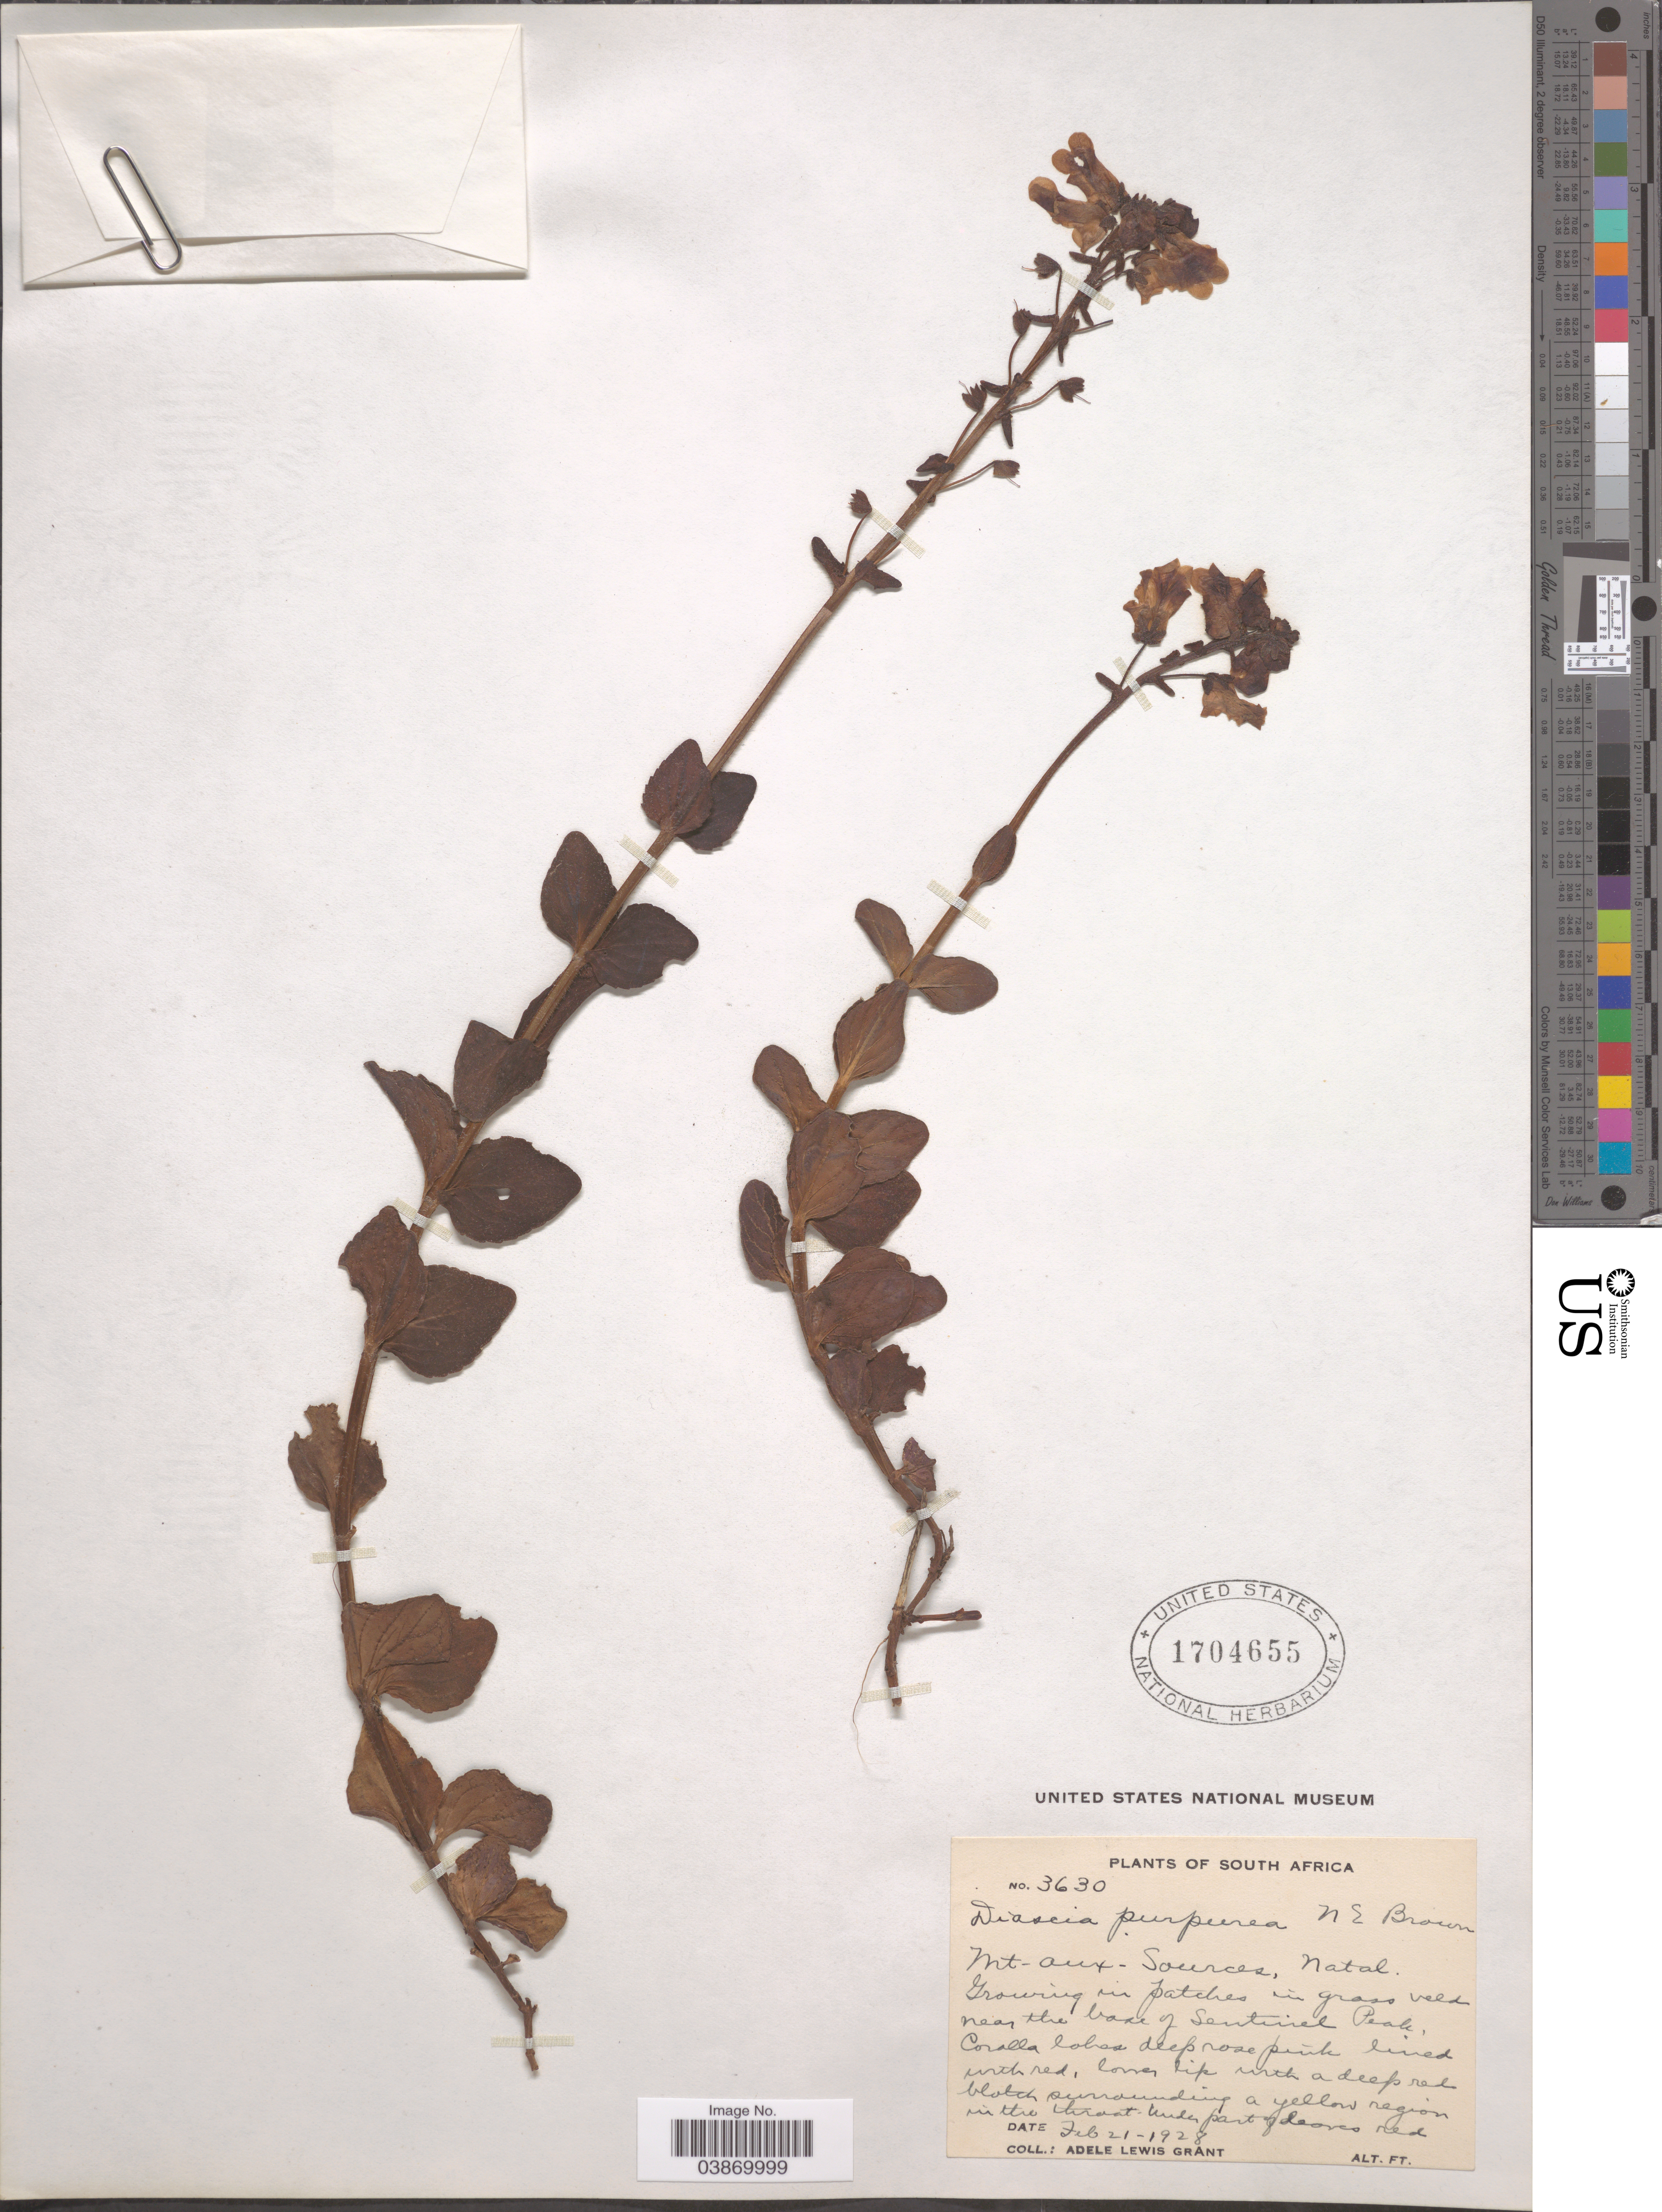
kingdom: Plantae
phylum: Tracheophyta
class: Magnoliopsida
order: Lamiales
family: Scrophulariaceae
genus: Diascia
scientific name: Diascia purpurea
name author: N.E. Br.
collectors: A. L. Grant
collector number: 3630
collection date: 1928-02-21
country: South Africa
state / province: KwaZulu-Natal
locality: Mt-Aux-Sources, Natal. Growing in patches in grass vels near the base of Santinel Peak.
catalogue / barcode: US 1704655